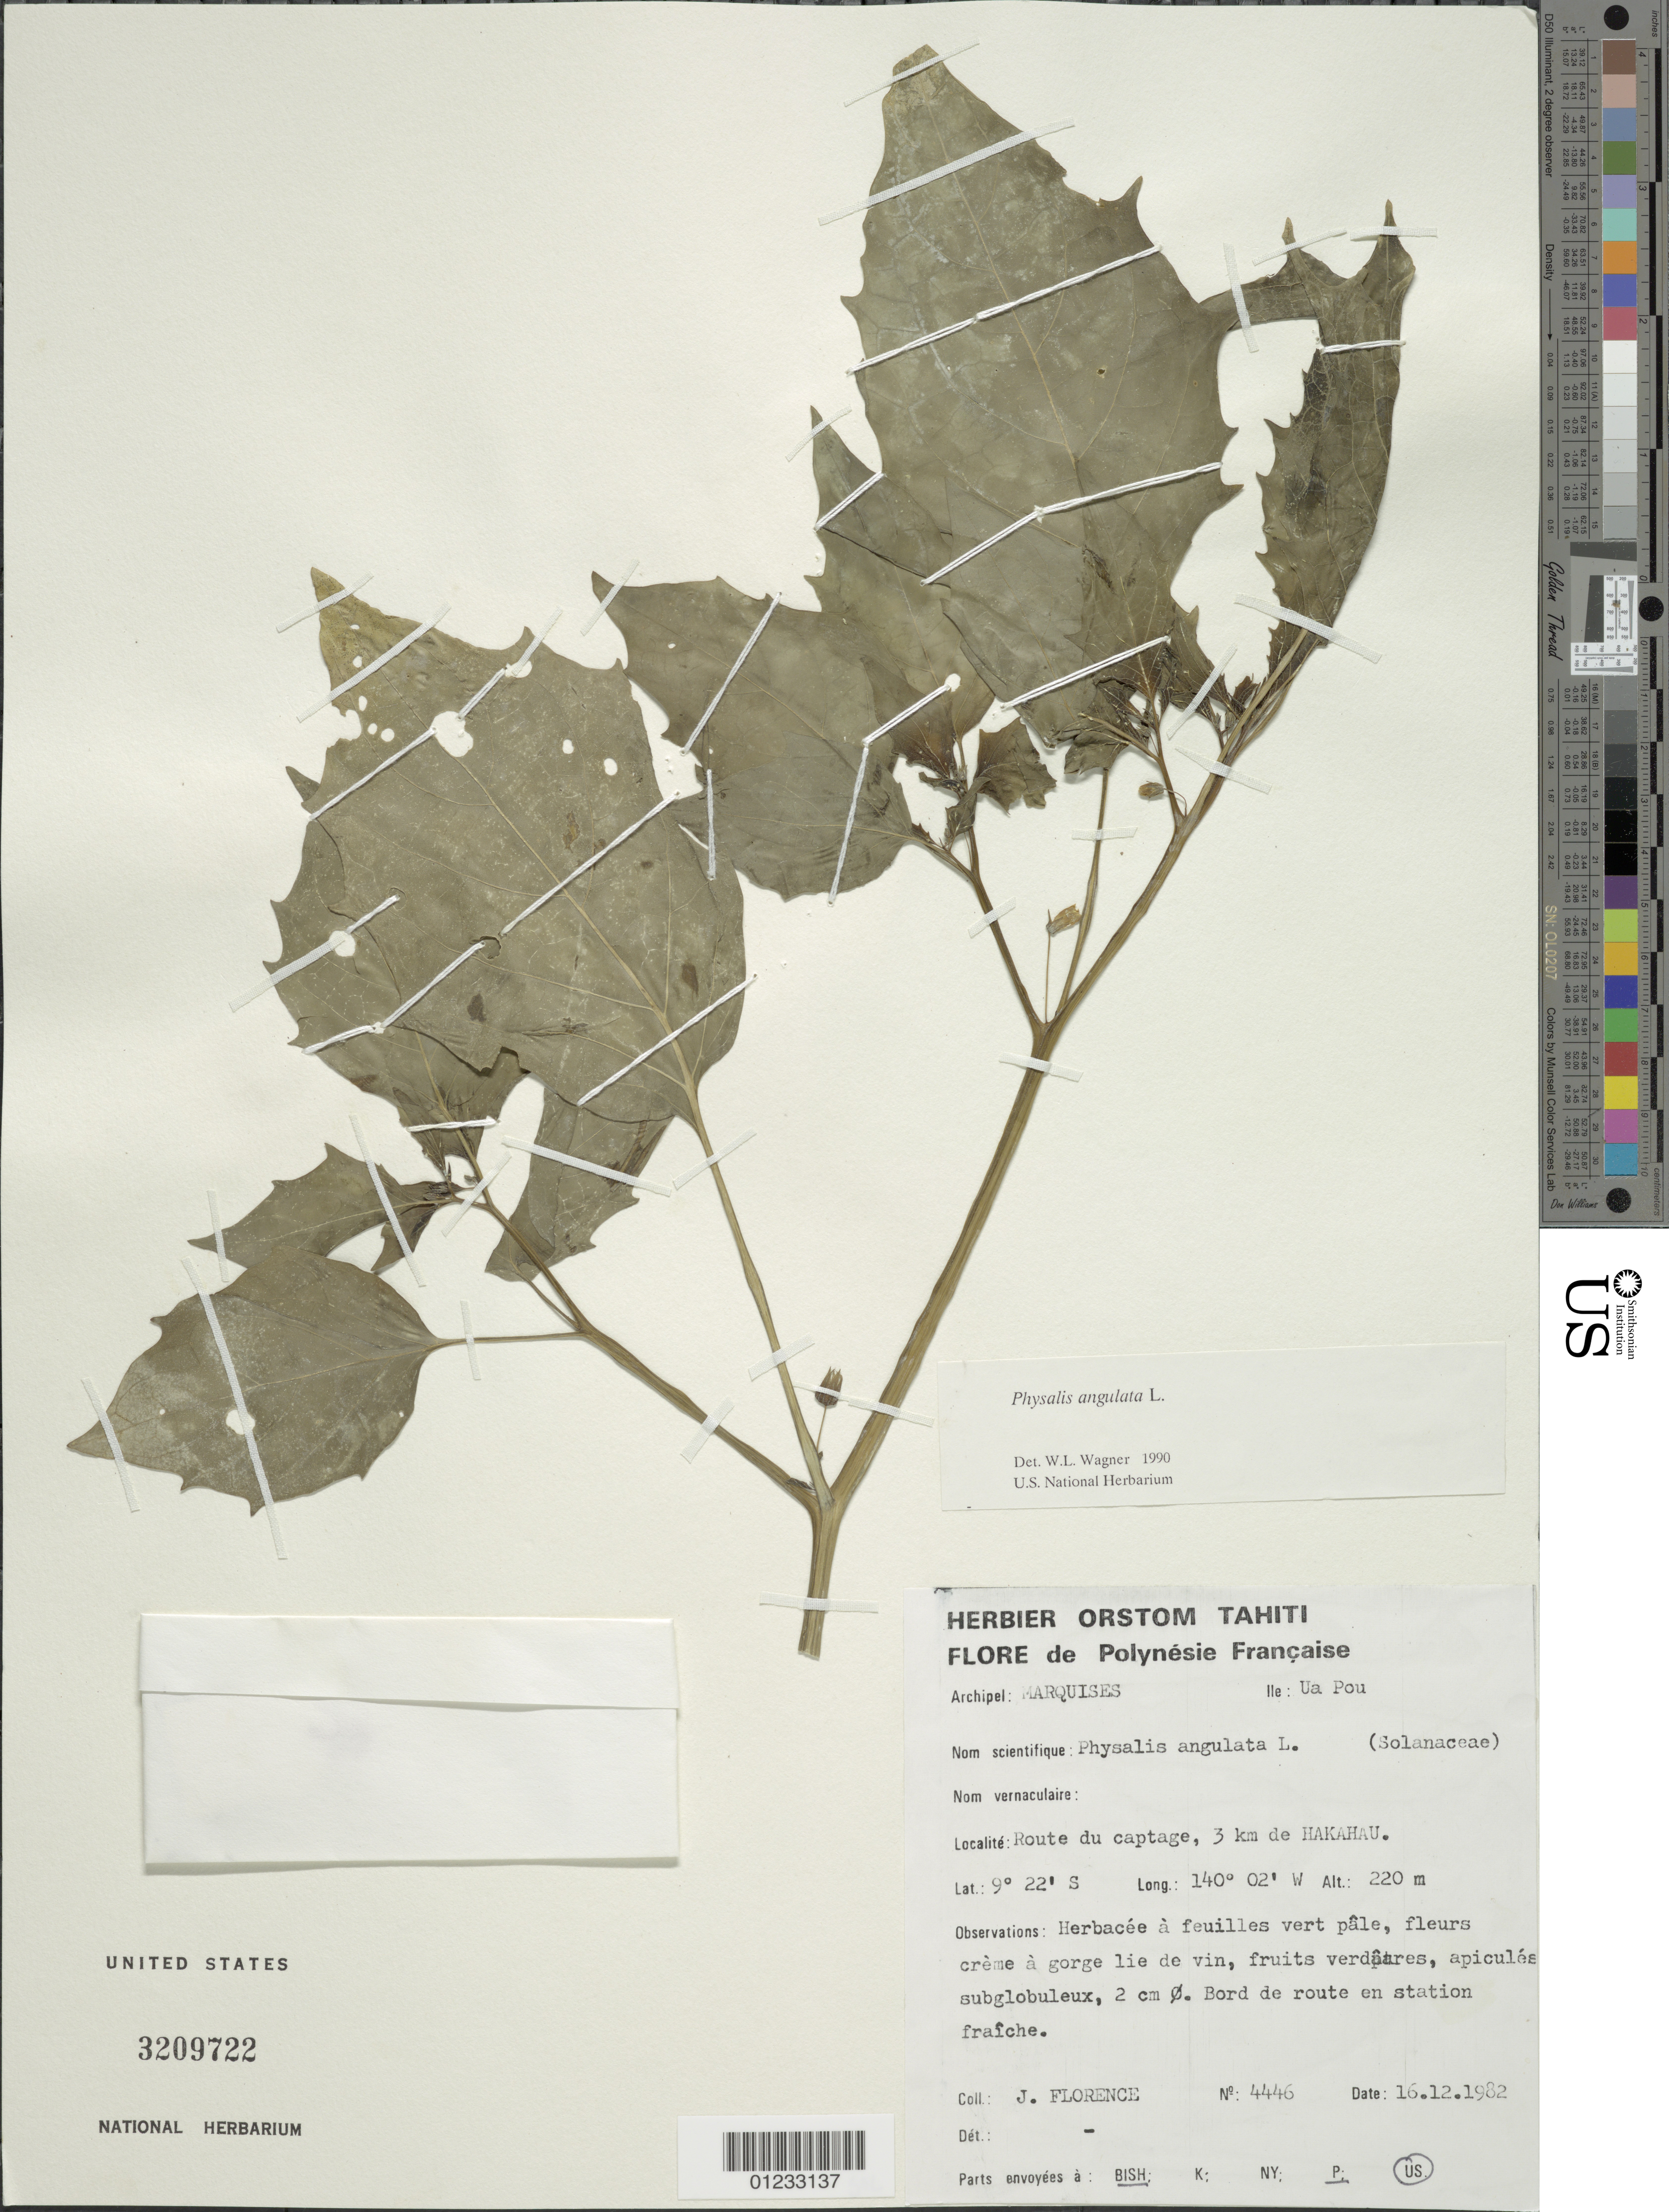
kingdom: Plantae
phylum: Tracheophyta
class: Magnoliopsida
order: Solanales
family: Solanaceae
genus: Physalis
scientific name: Physalis angulata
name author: L.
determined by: Wagner, W. L., (BOT), Smithsonian Institution - National Museum of Natural History (UNITED STATES)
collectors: J. Florence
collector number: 4446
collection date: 1982-12-16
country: French Polynesia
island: Ua Pou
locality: Route du captage, 3 km de Hakahau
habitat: Bord de route en station fraîche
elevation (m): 220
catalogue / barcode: US 3209722